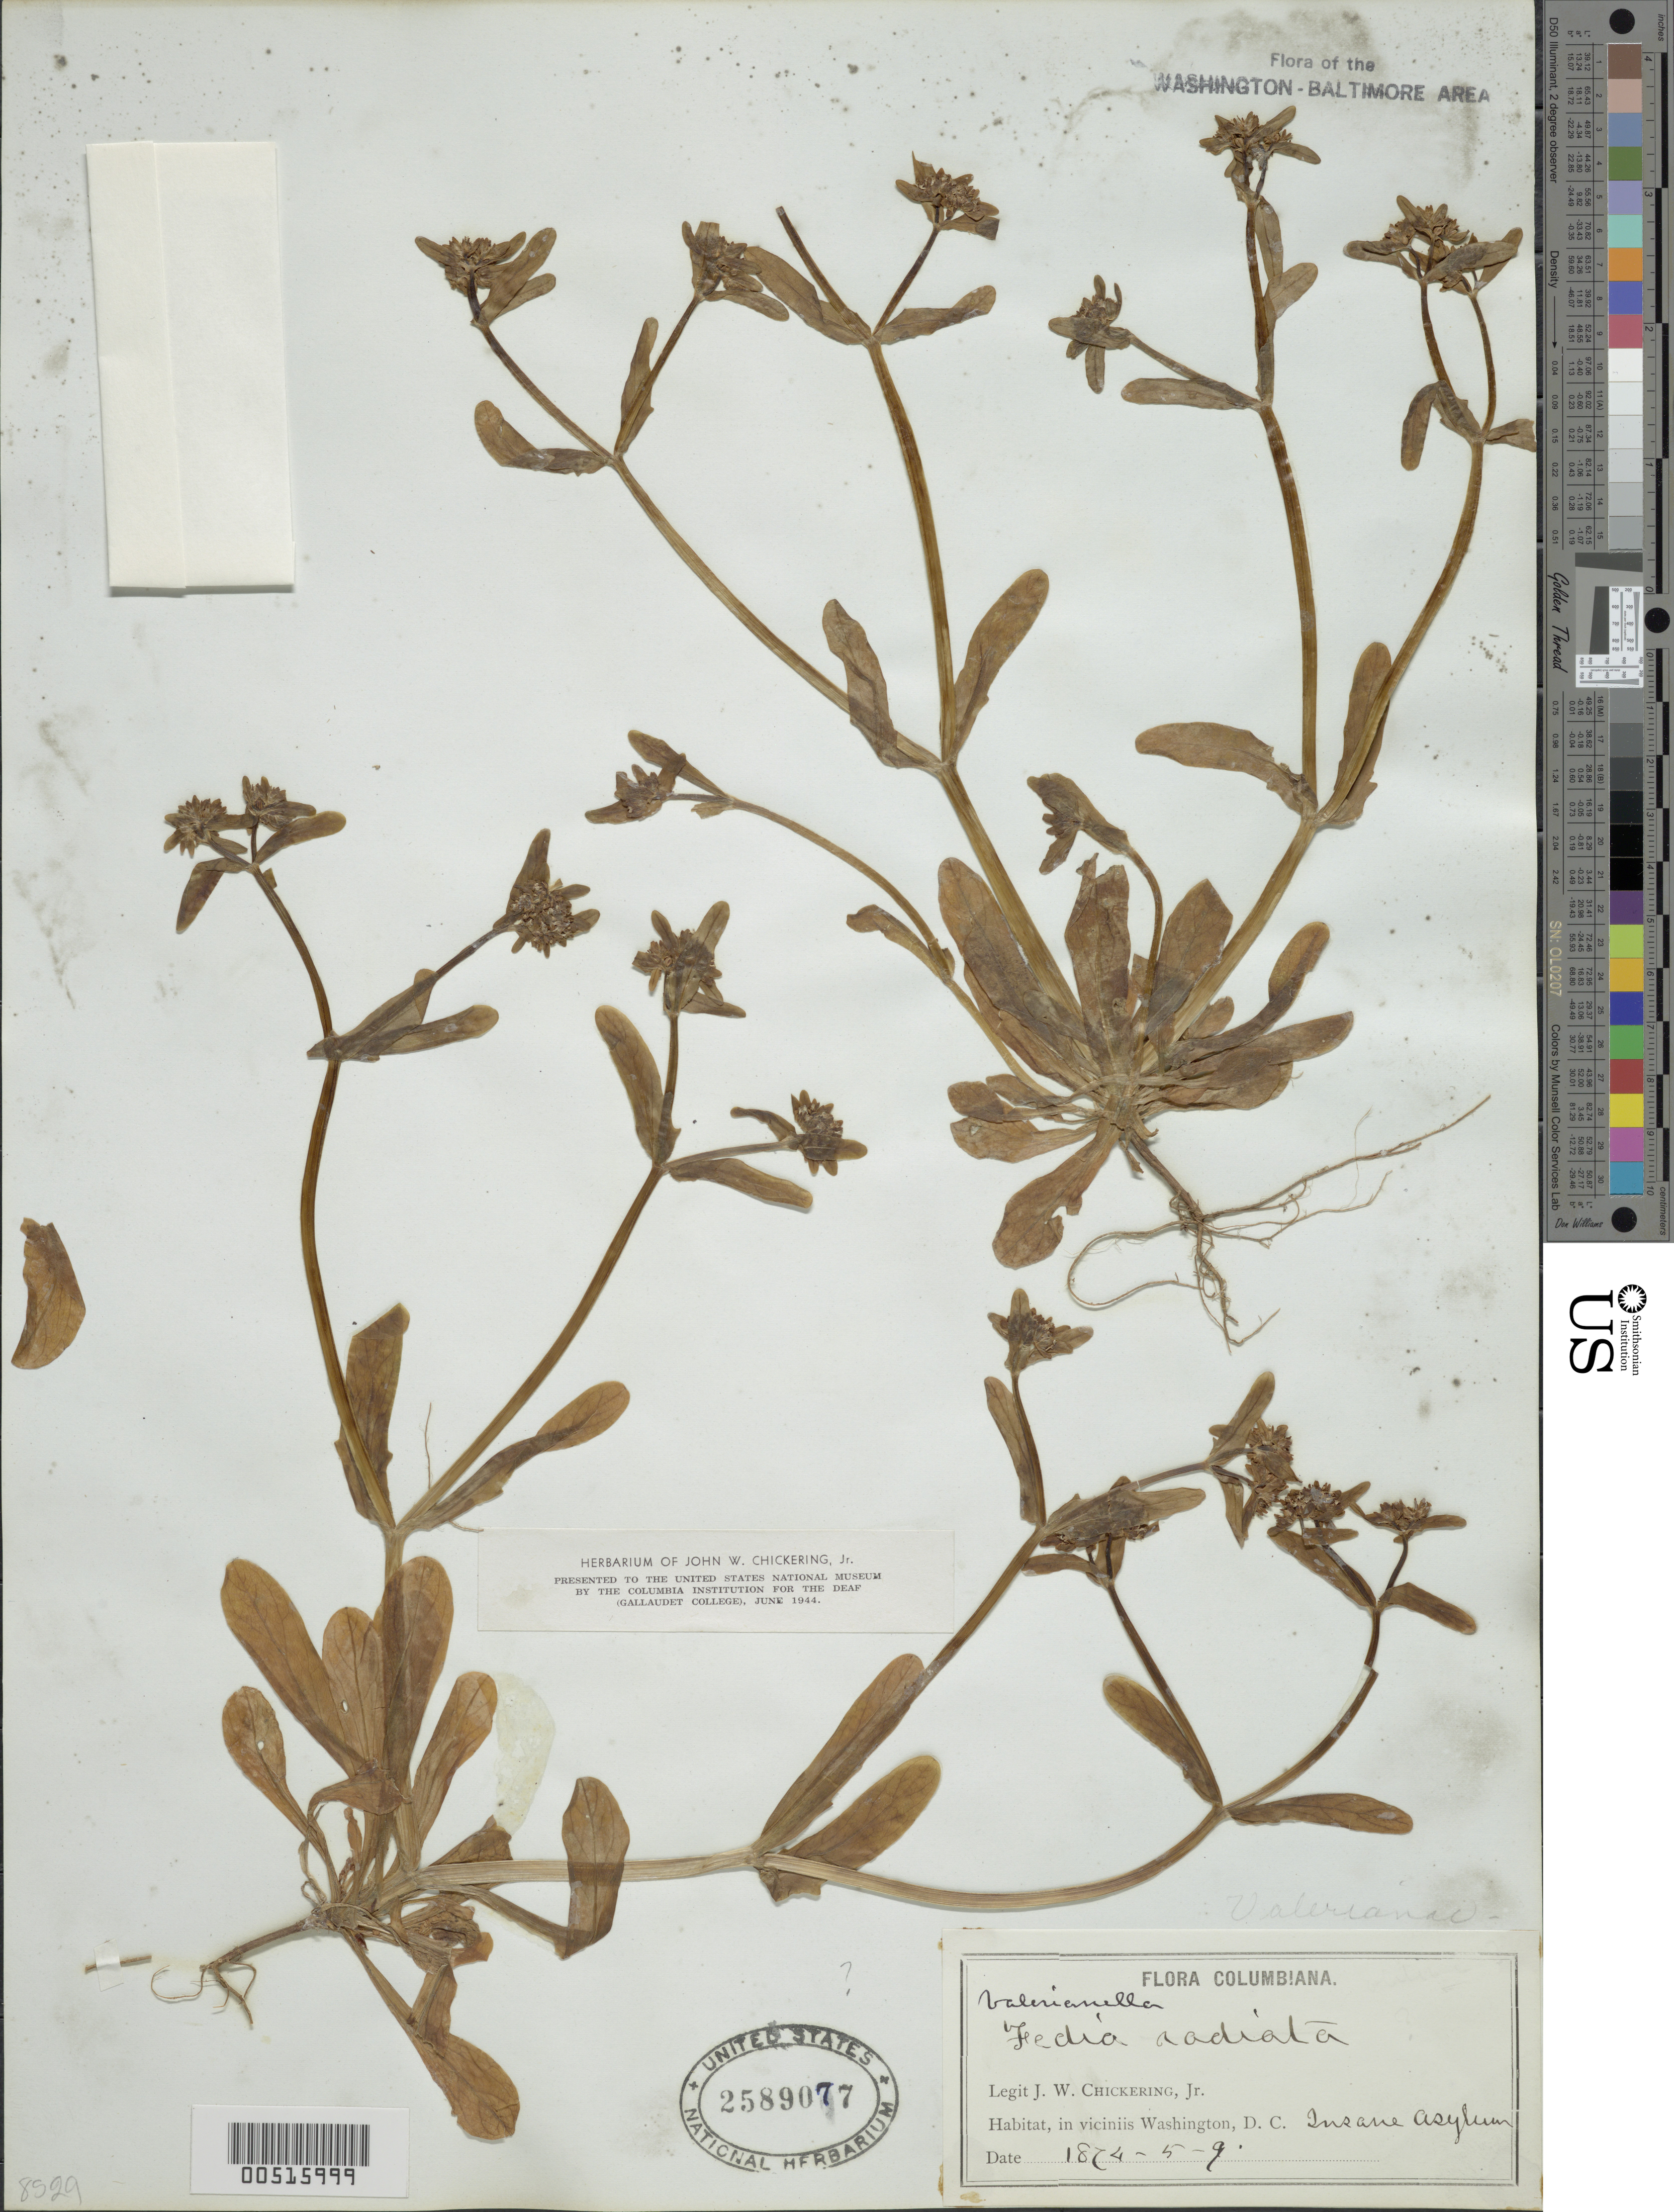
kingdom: Plantae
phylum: Tracheophyta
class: Magnoliopsida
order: Dipsacales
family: Caprifoliaceae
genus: Valerianella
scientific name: Valerianella radiata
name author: (L.) Dufr.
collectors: J. Chickering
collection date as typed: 09 May 1874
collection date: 1874-05-09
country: United States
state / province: District of Columbia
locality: Insane Asylum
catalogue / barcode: US 2589077